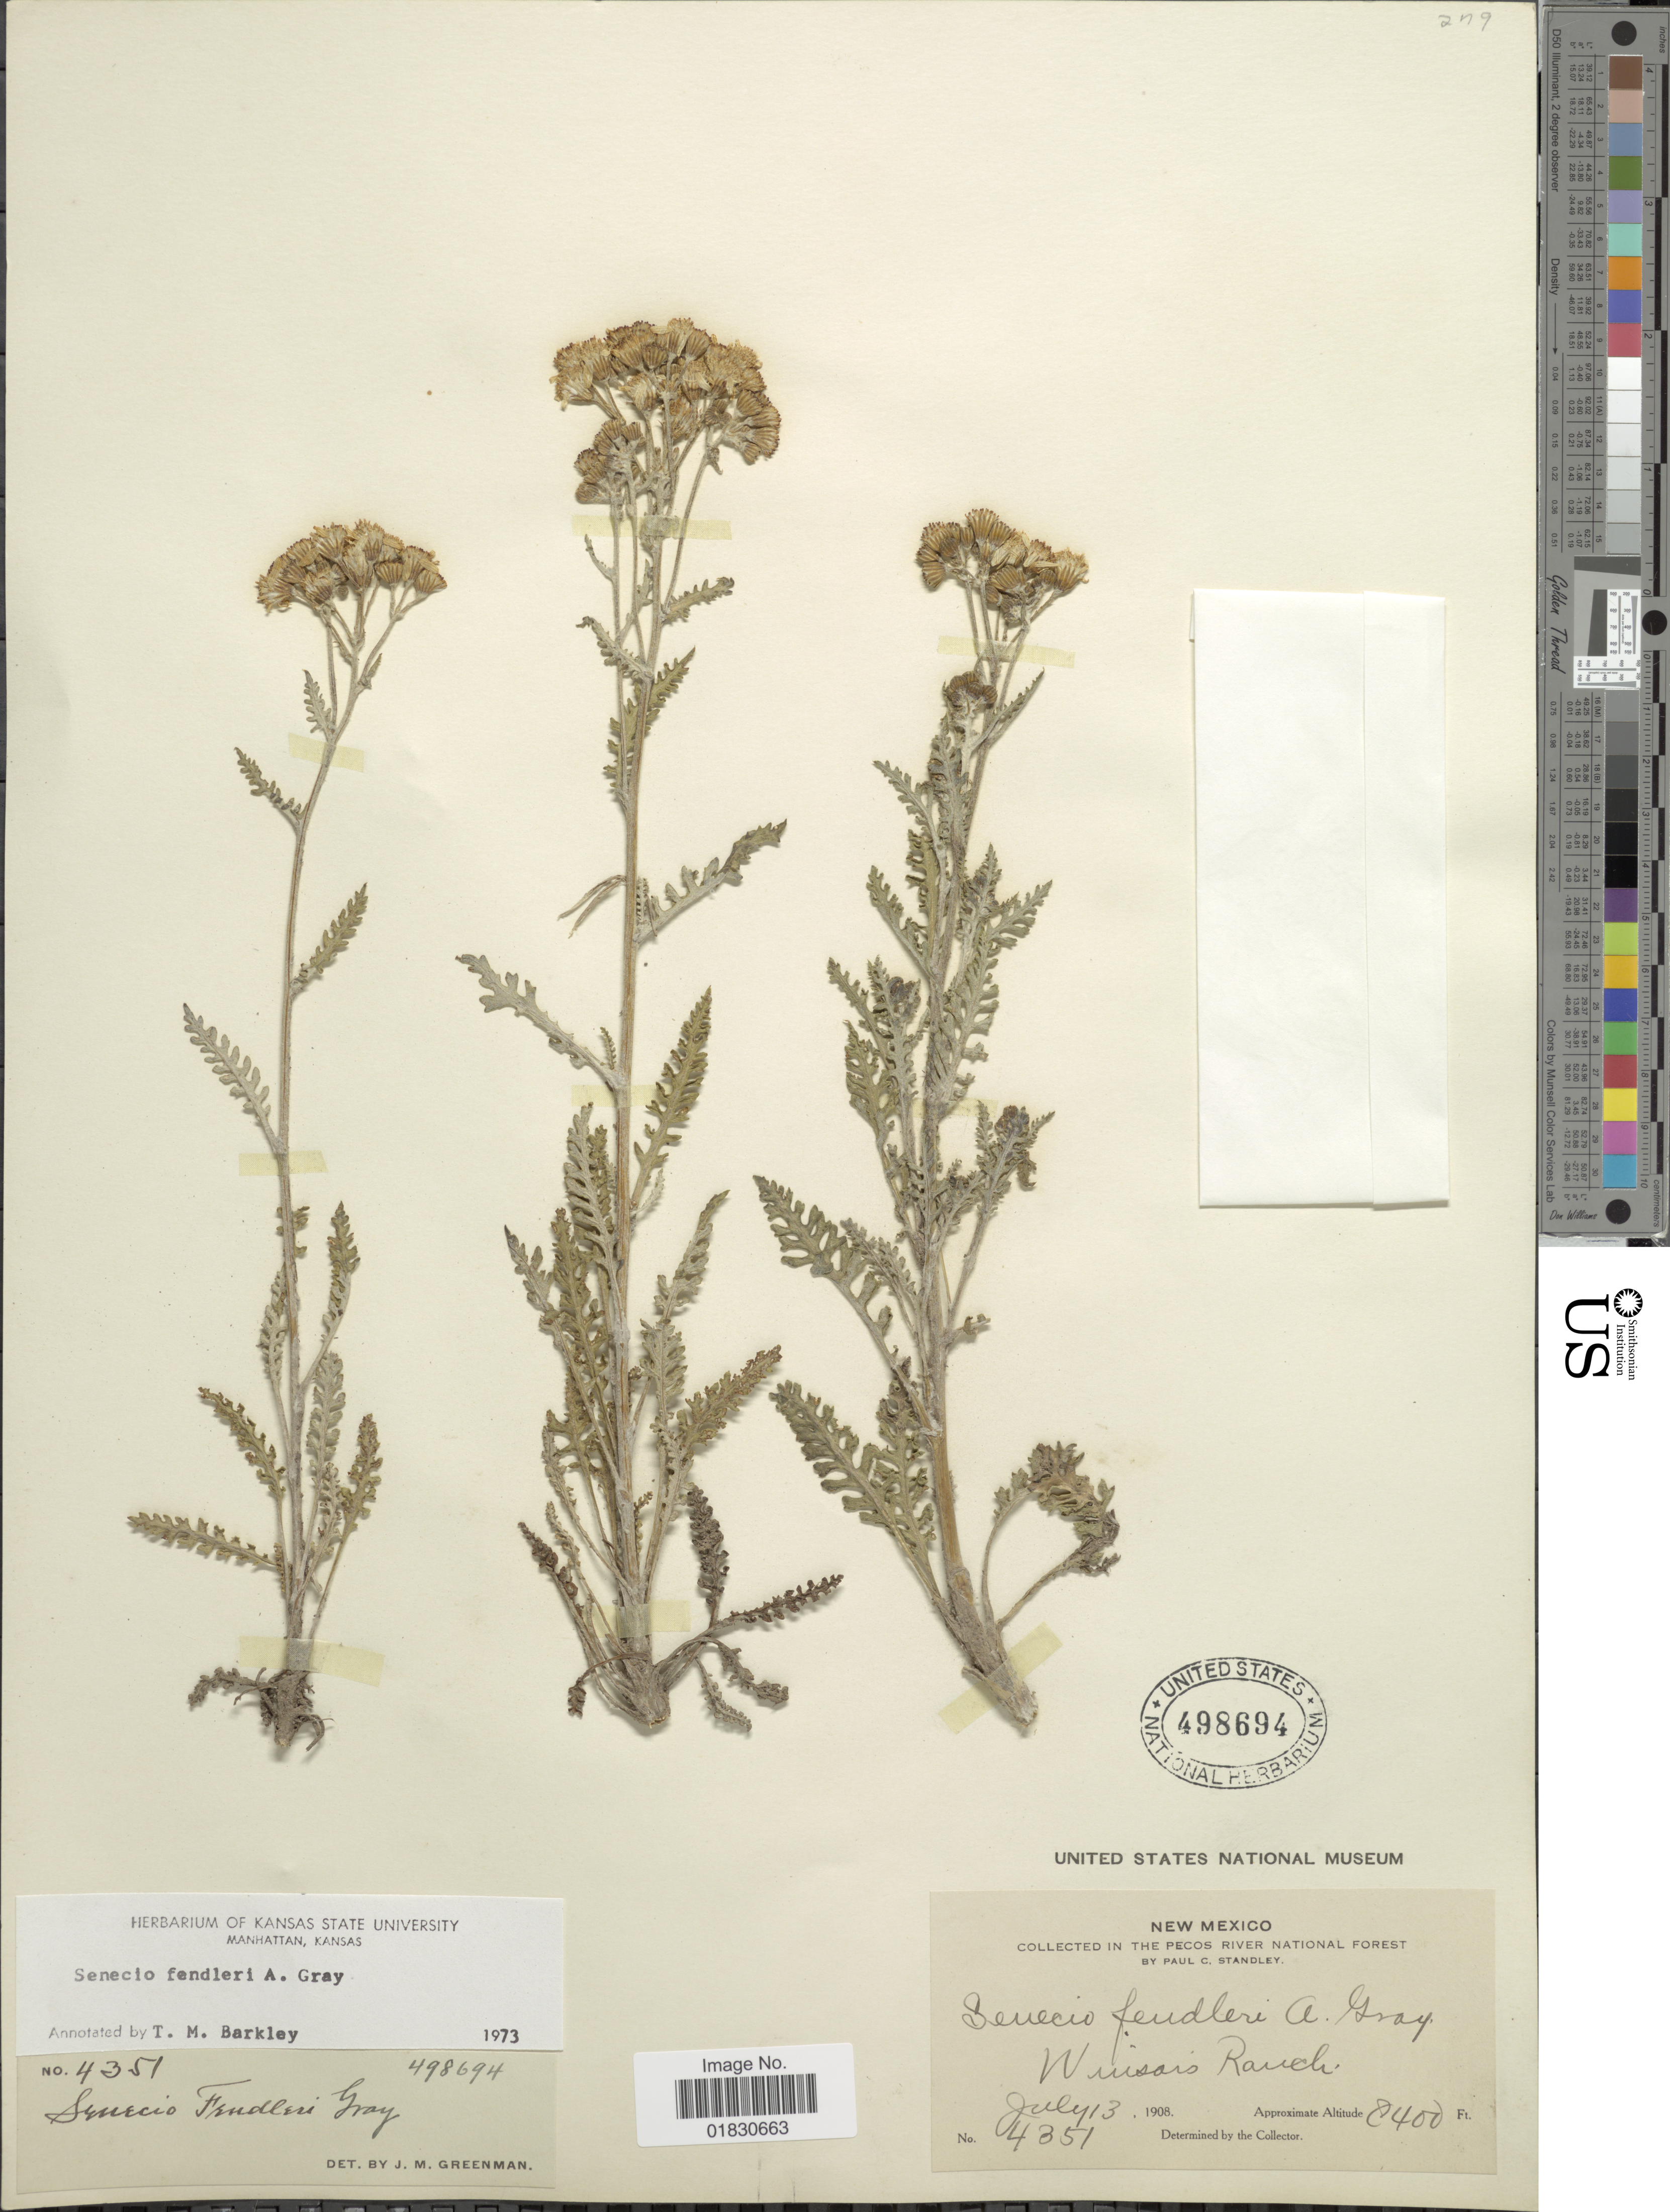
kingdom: Plantae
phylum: Tracheophyta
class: Magnoliopsida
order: Asterales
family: Asteraceae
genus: Packera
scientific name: Packera fendleri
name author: (A. Gray) W.A. Weber & Á. Löve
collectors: P. C. Standley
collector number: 4351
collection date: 1908-07-13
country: United States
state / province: New Mexico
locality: In The Pecos River National Forest, Winsors Ranch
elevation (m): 2560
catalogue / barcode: US 498694